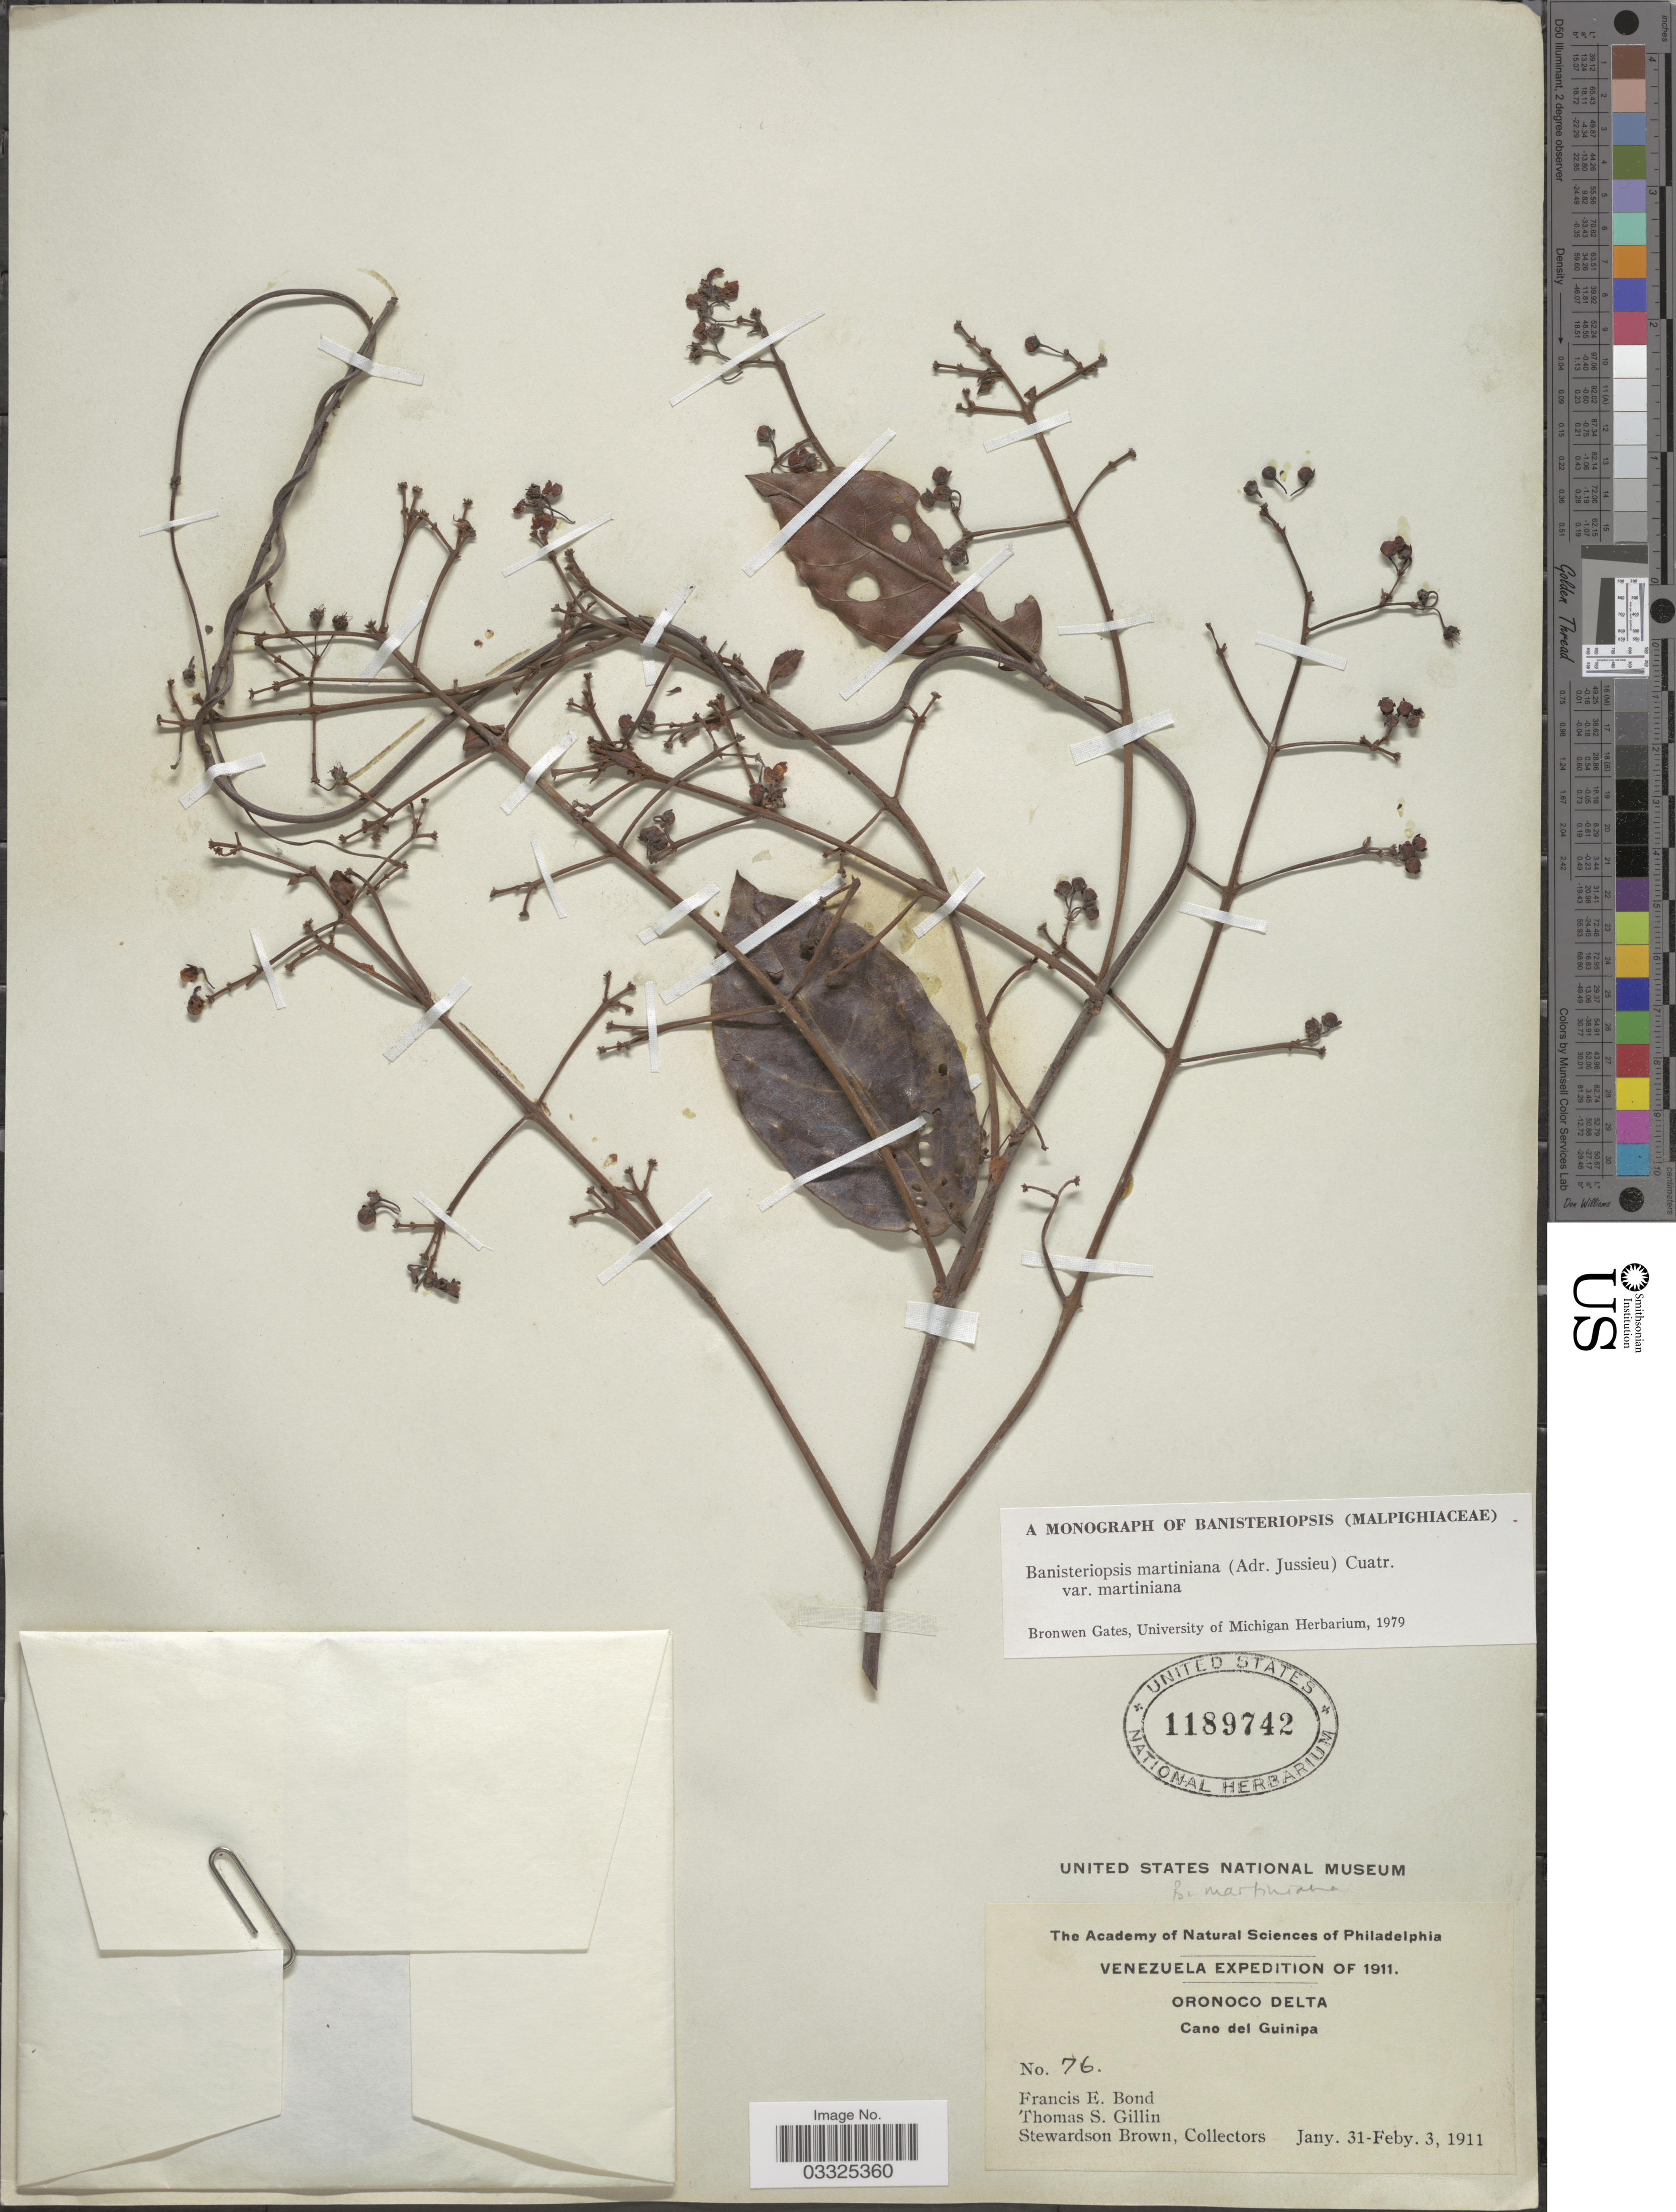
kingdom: Plantae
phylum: Tracheophyta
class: Magnoliopsida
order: Malpighiales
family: Malpighiaceae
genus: Banisteriopsis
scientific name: Banisteriopsis martiniana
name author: (A. Juss.) Cuatrec.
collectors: F. Bond, T. Gillin & S. Brown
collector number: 76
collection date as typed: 31 January -3 February 1911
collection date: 1911-01-31/1911-02-03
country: Venezuela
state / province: Monagas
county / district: Maturin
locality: Oronoco Delta along Rio Guanipa, including Indian and Creole villages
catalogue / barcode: US 1189742